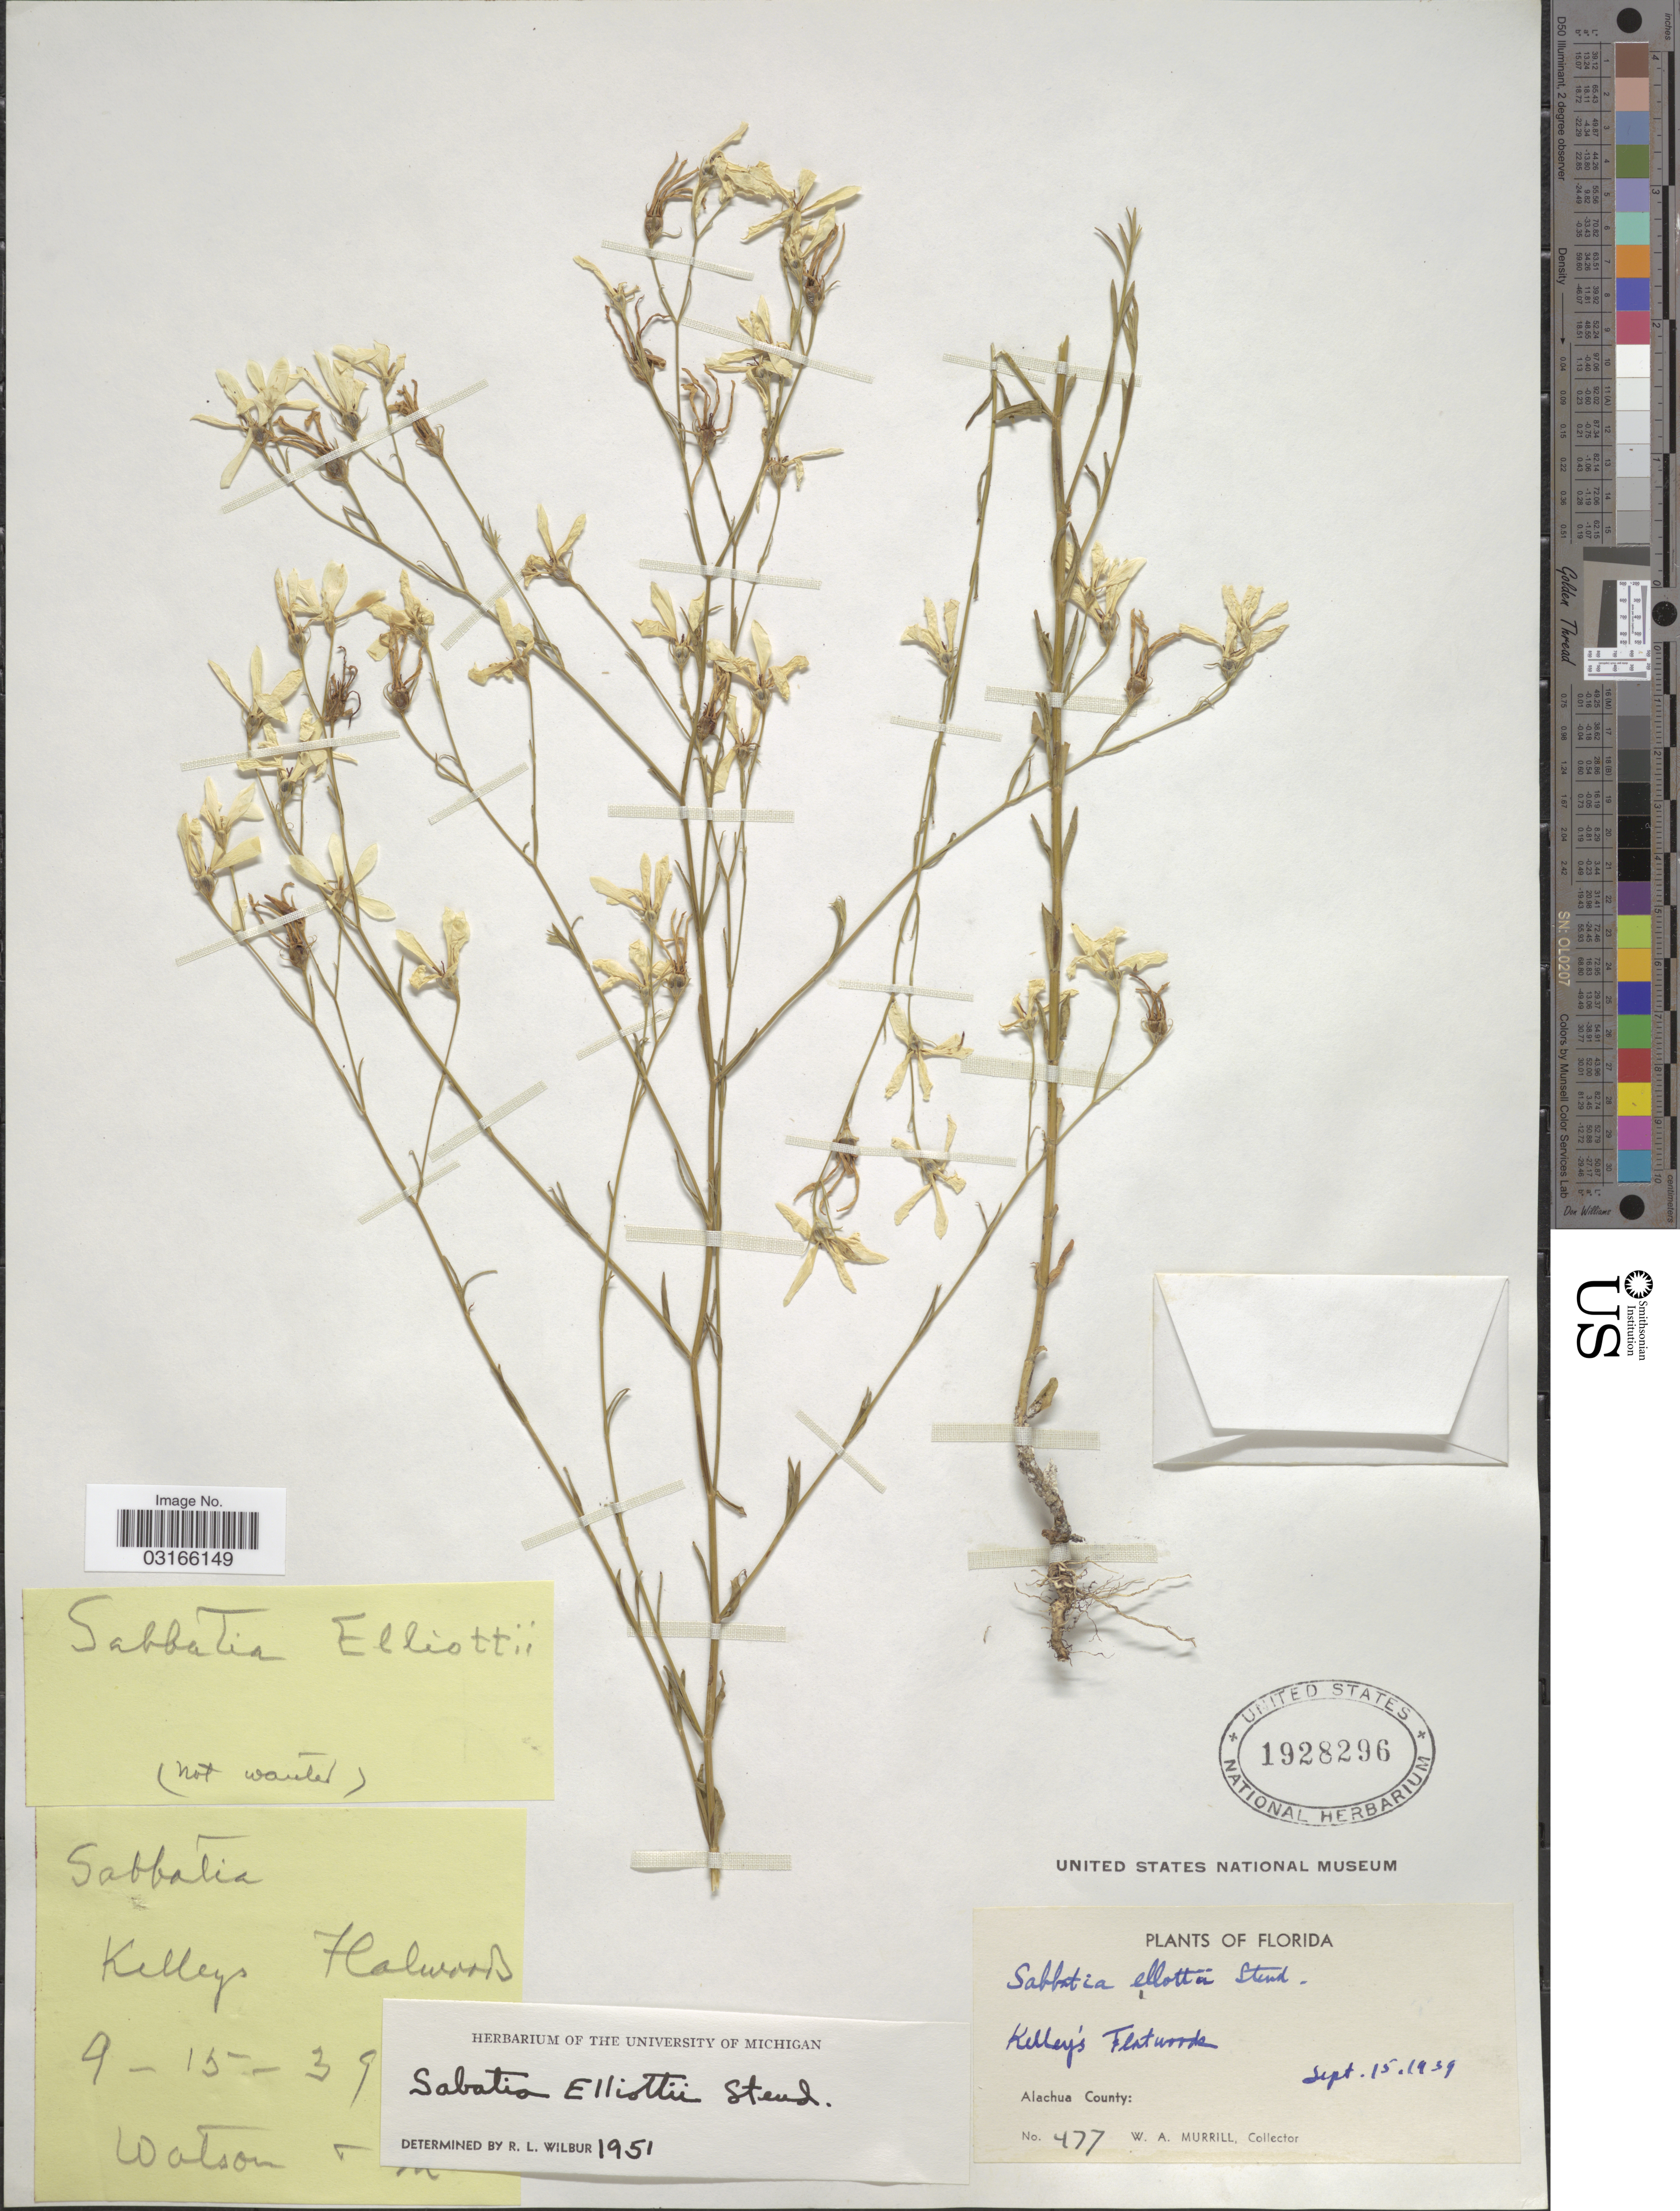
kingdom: Plantae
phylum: Tracheophyta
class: Magnoliopsida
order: Gentianales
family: Gentianaceae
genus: Sabatia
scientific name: Sabatia brevifolia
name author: Raf.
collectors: W. A. Murrill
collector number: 477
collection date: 1939-09-15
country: United States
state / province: Florida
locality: Kelley's Flatwoods, Alachua County. Watson [unsure placement]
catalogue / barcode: US 1928296